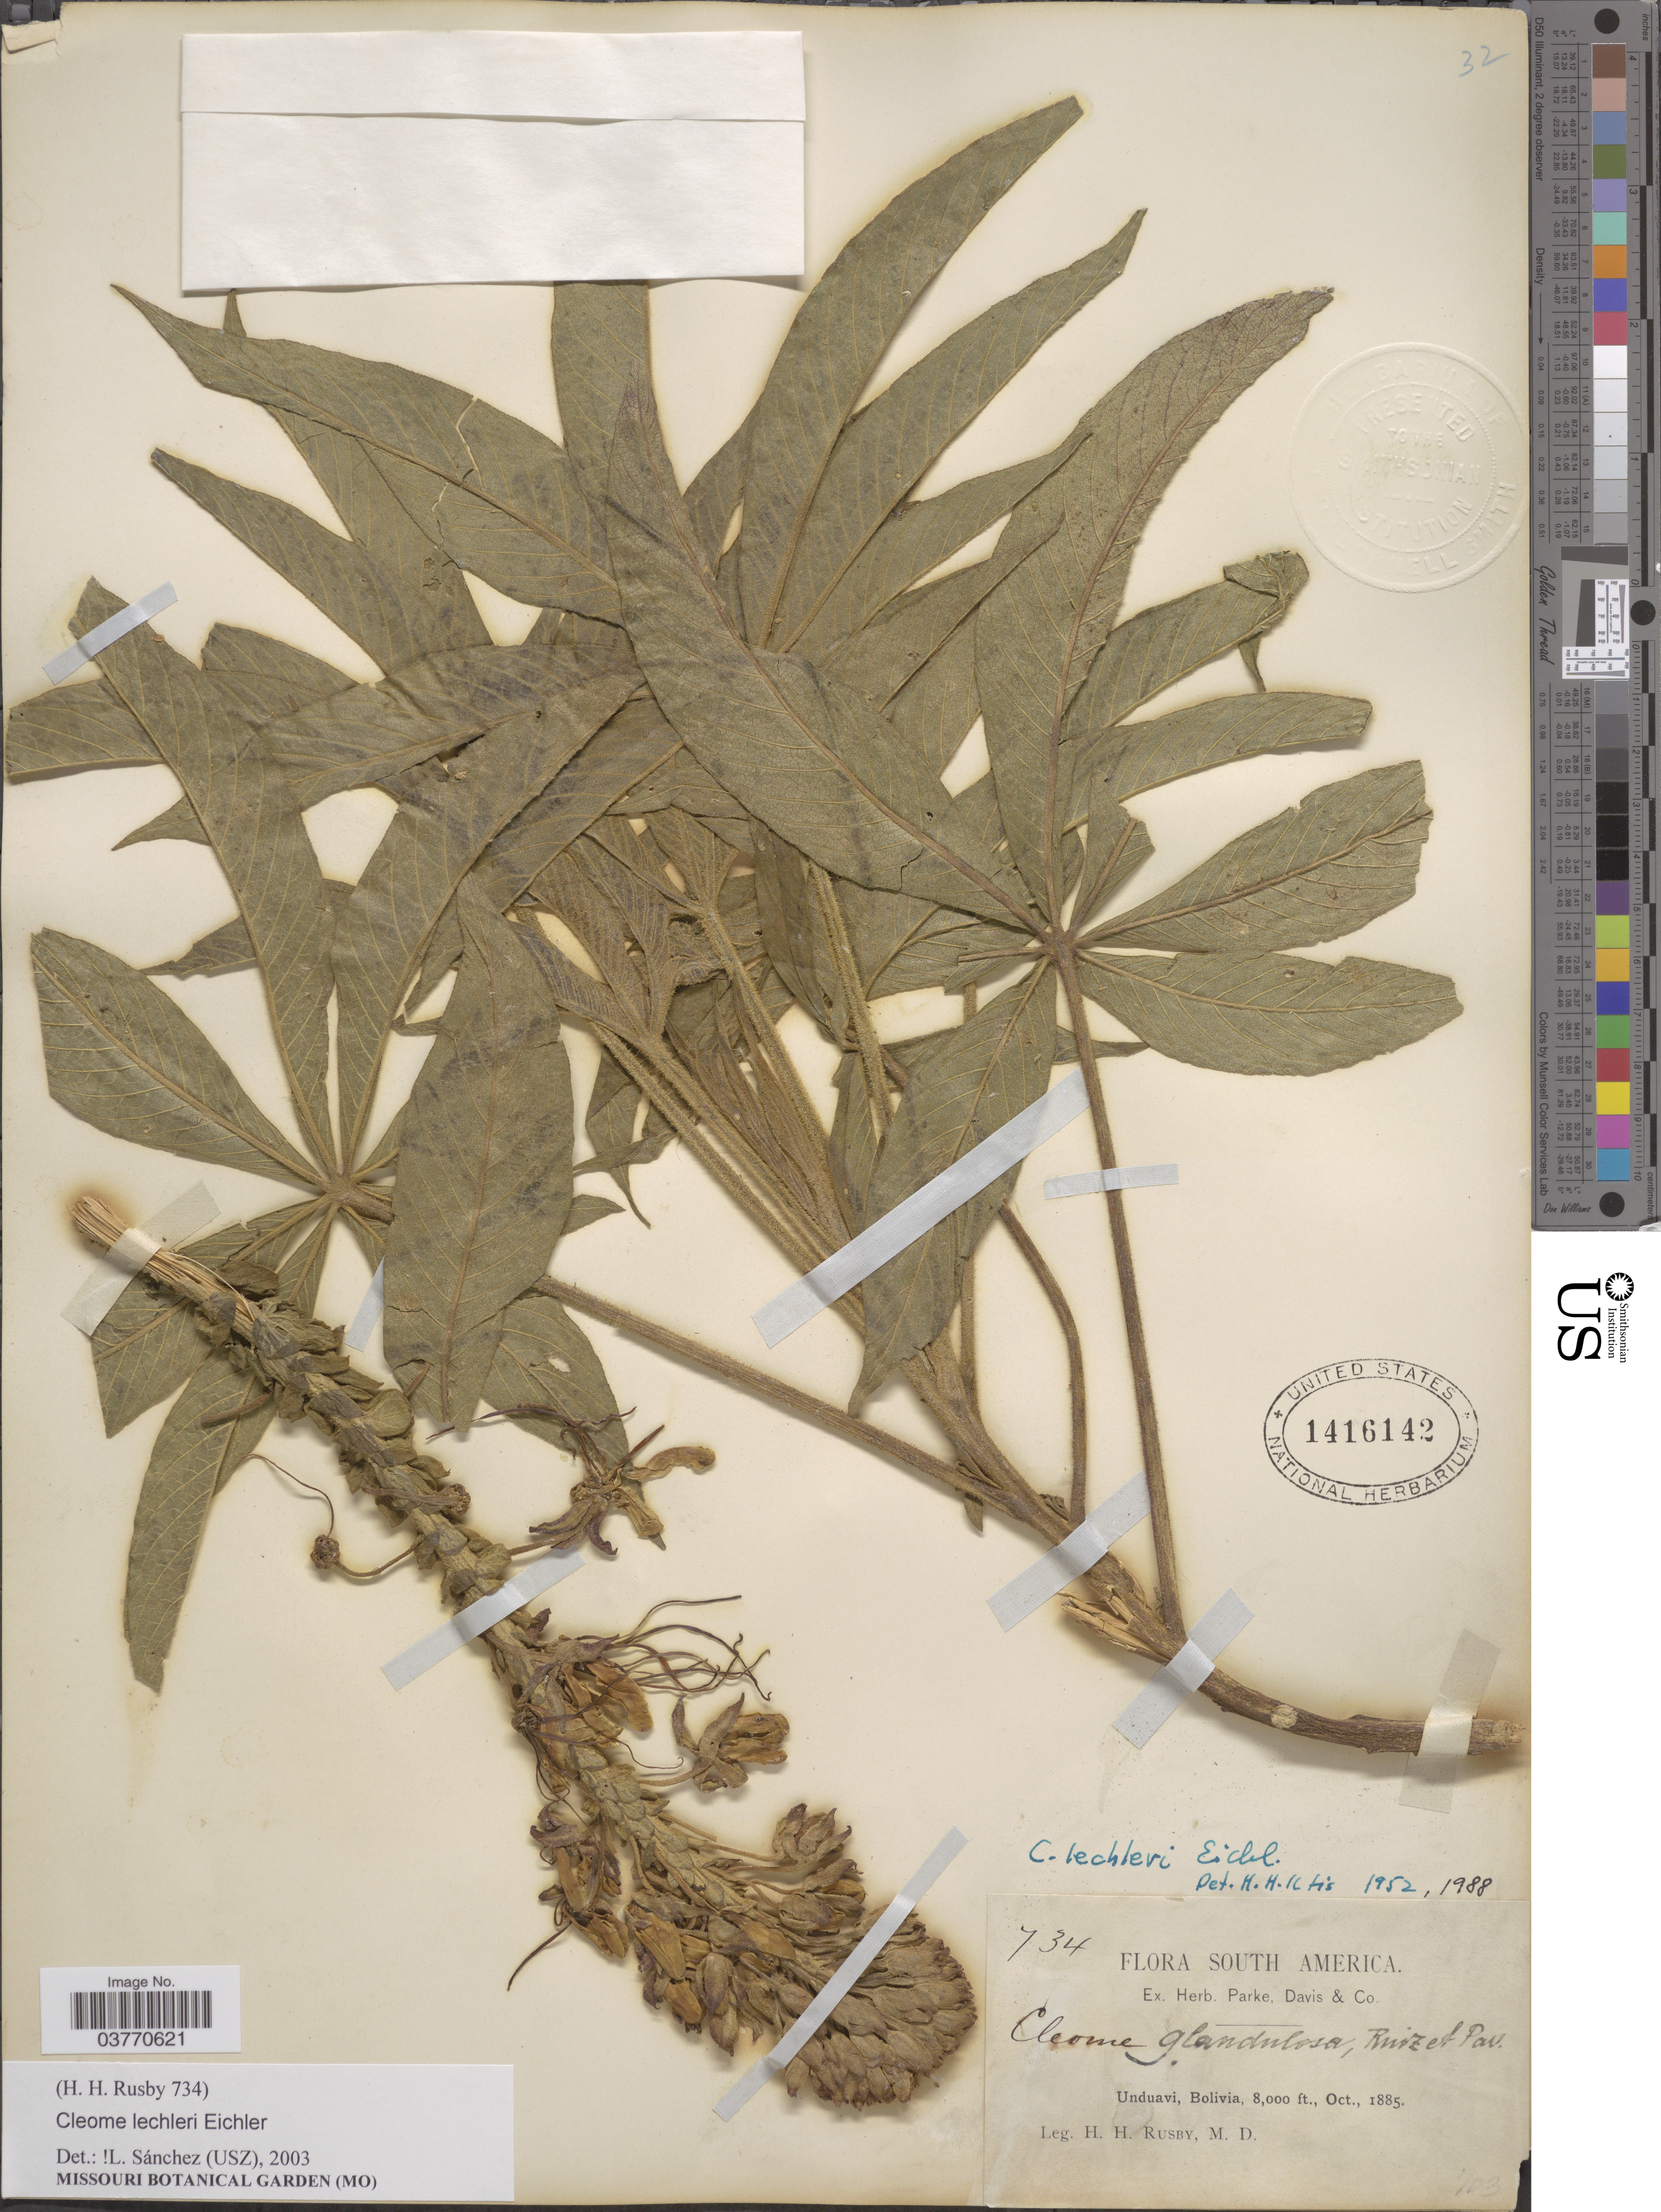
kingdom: Plantae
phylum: Tracheophyta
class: Magnoliopsida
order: Brassicales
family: Cleomaceae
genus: Andinocleome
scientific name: Andinocleome lechleri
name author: (Eichler) Iltis & Cochrane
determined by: Strong, M. T., (US), Smithsonian Institution - National Museum of Natural History (UNITED STATES)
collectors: H. H. Rusby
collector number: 734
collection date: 1885-10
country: Bolivia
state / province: La Paz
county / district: Nor Yungas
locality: Unduavi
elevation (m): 2438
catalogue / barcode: US 1416142